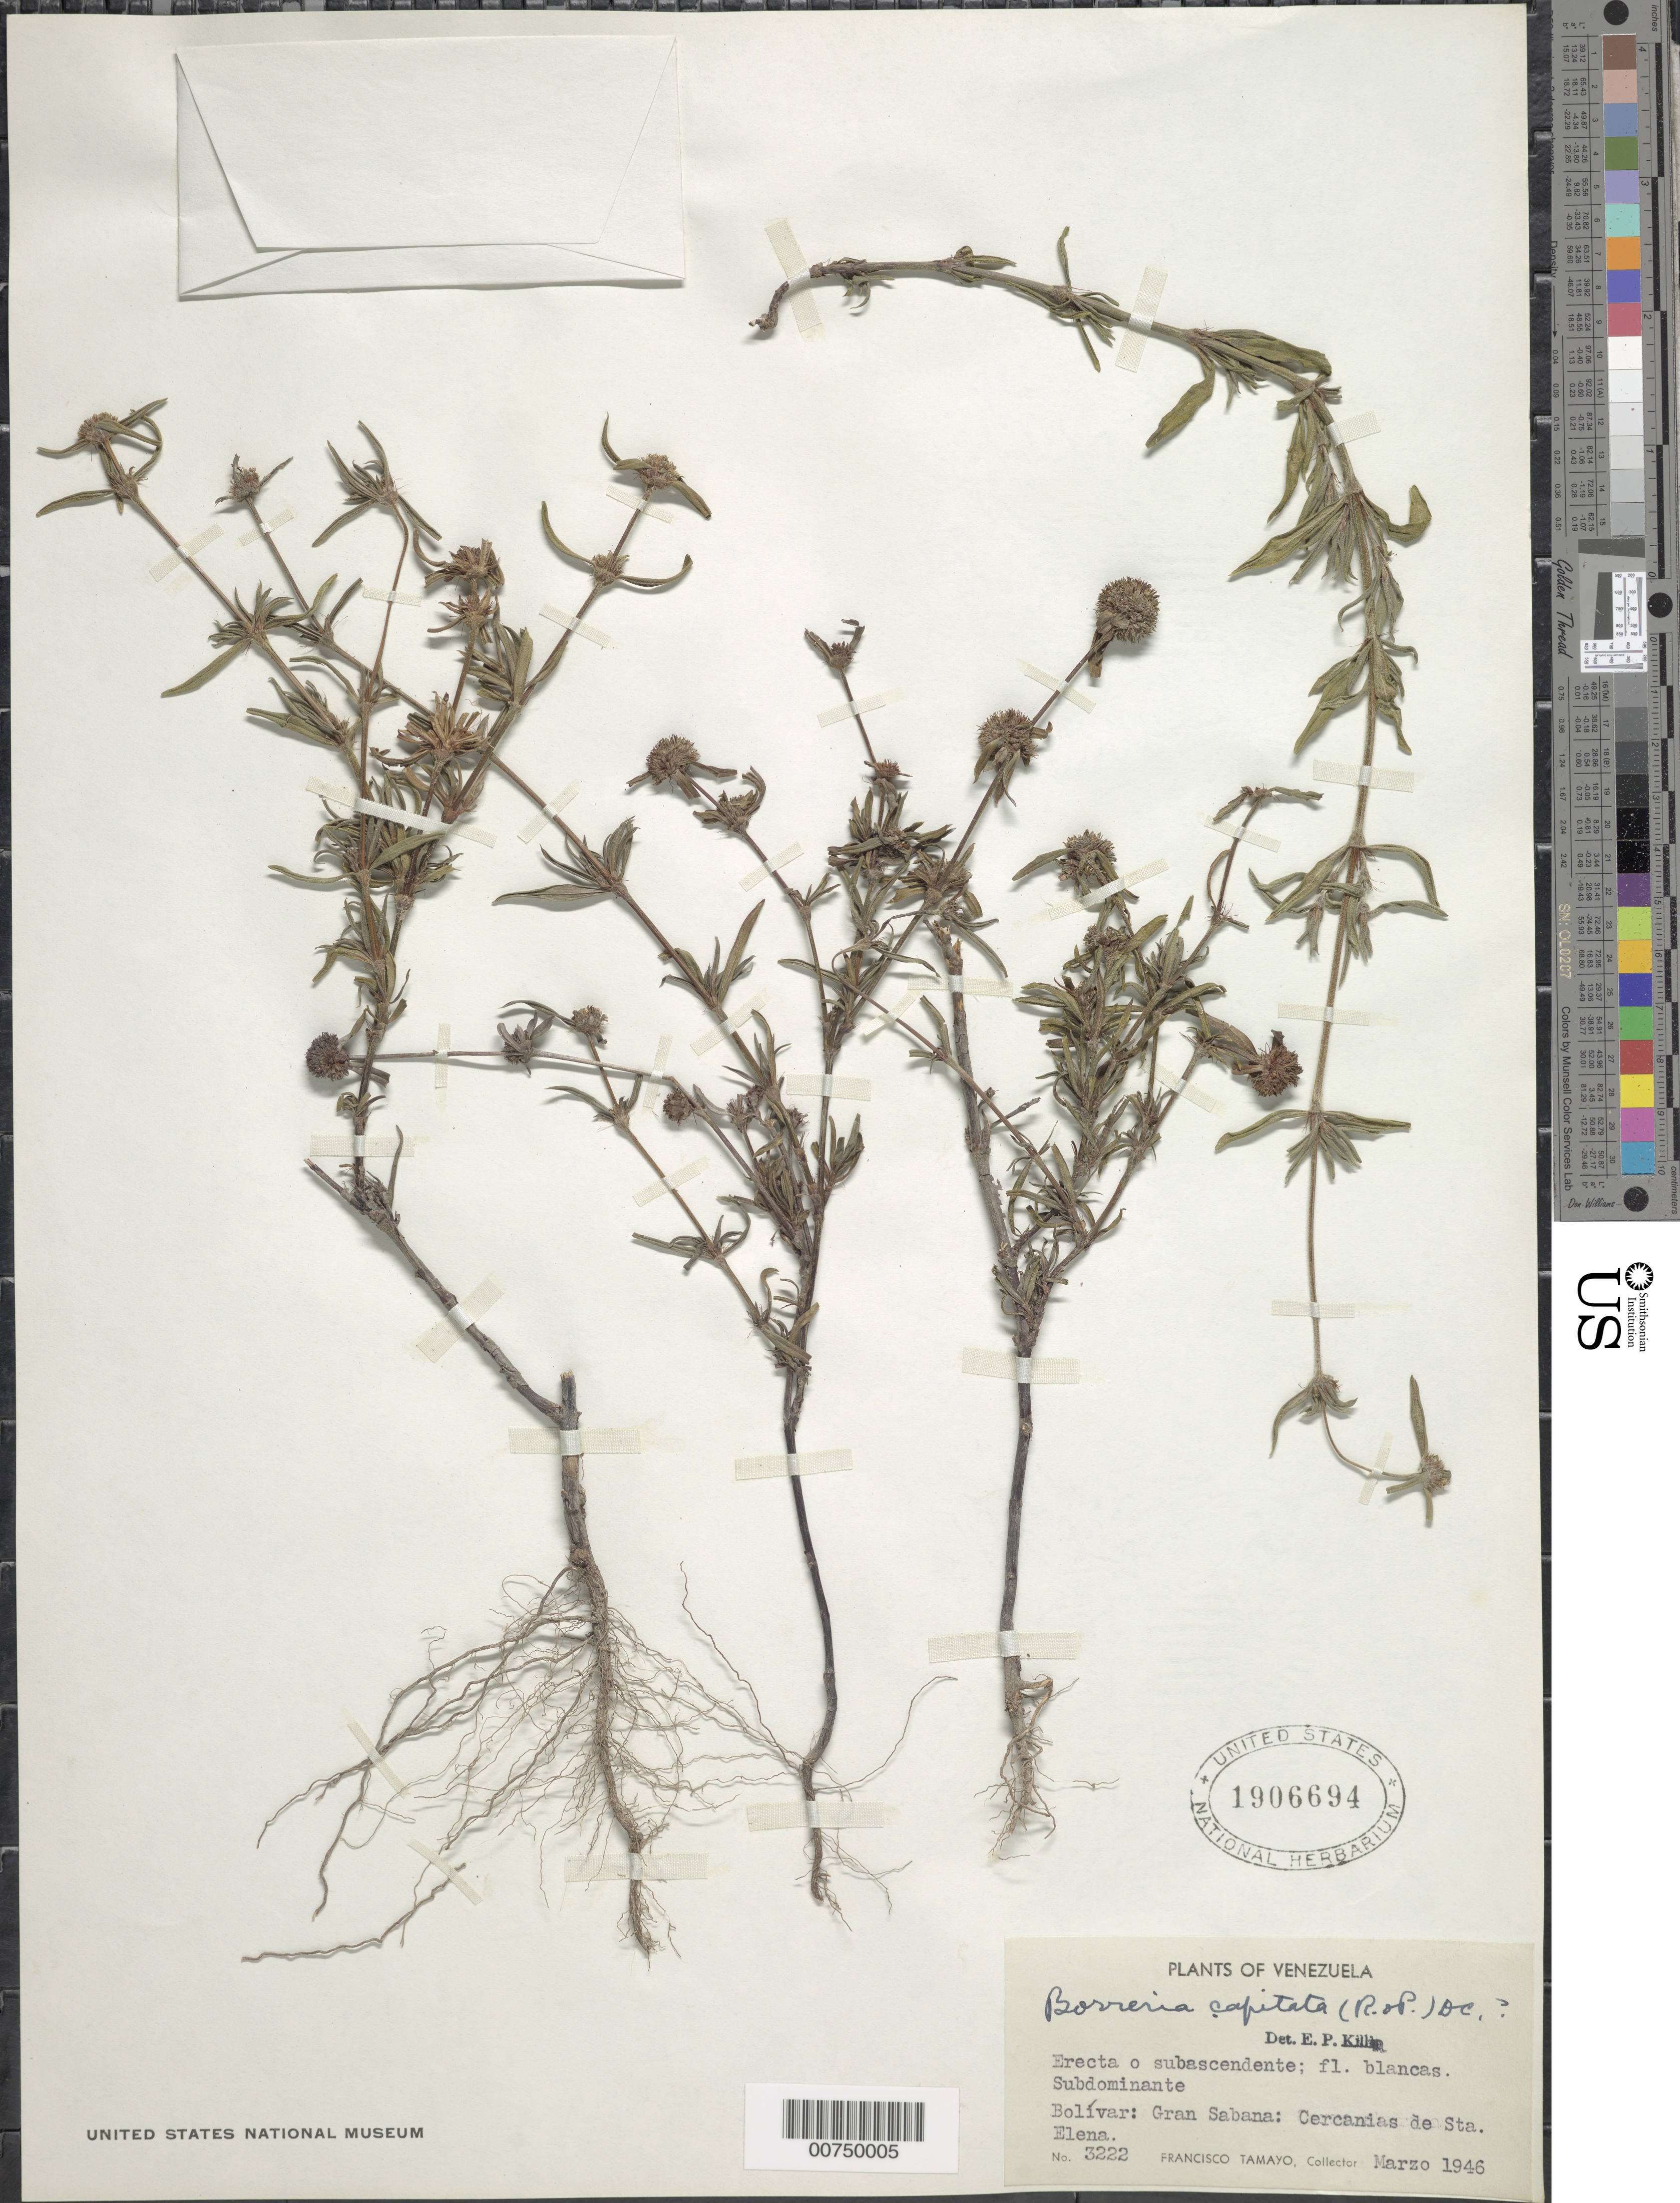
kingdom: Plantae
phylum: Tracheophyta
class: Magnoliopsida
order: Gentianales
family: Rubiaceae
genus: Borreria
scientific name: Borreria capitata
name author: (Ruiz & Pav.) DC.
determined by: Killip, Ellsworth P.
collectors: F. Tamayo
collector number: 3222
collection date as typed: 28-Mar-46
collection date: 1946-03-28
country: Venezuela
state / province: Bolívar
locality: Gran Sabana, Sta. Elena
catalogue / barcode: US 1906694